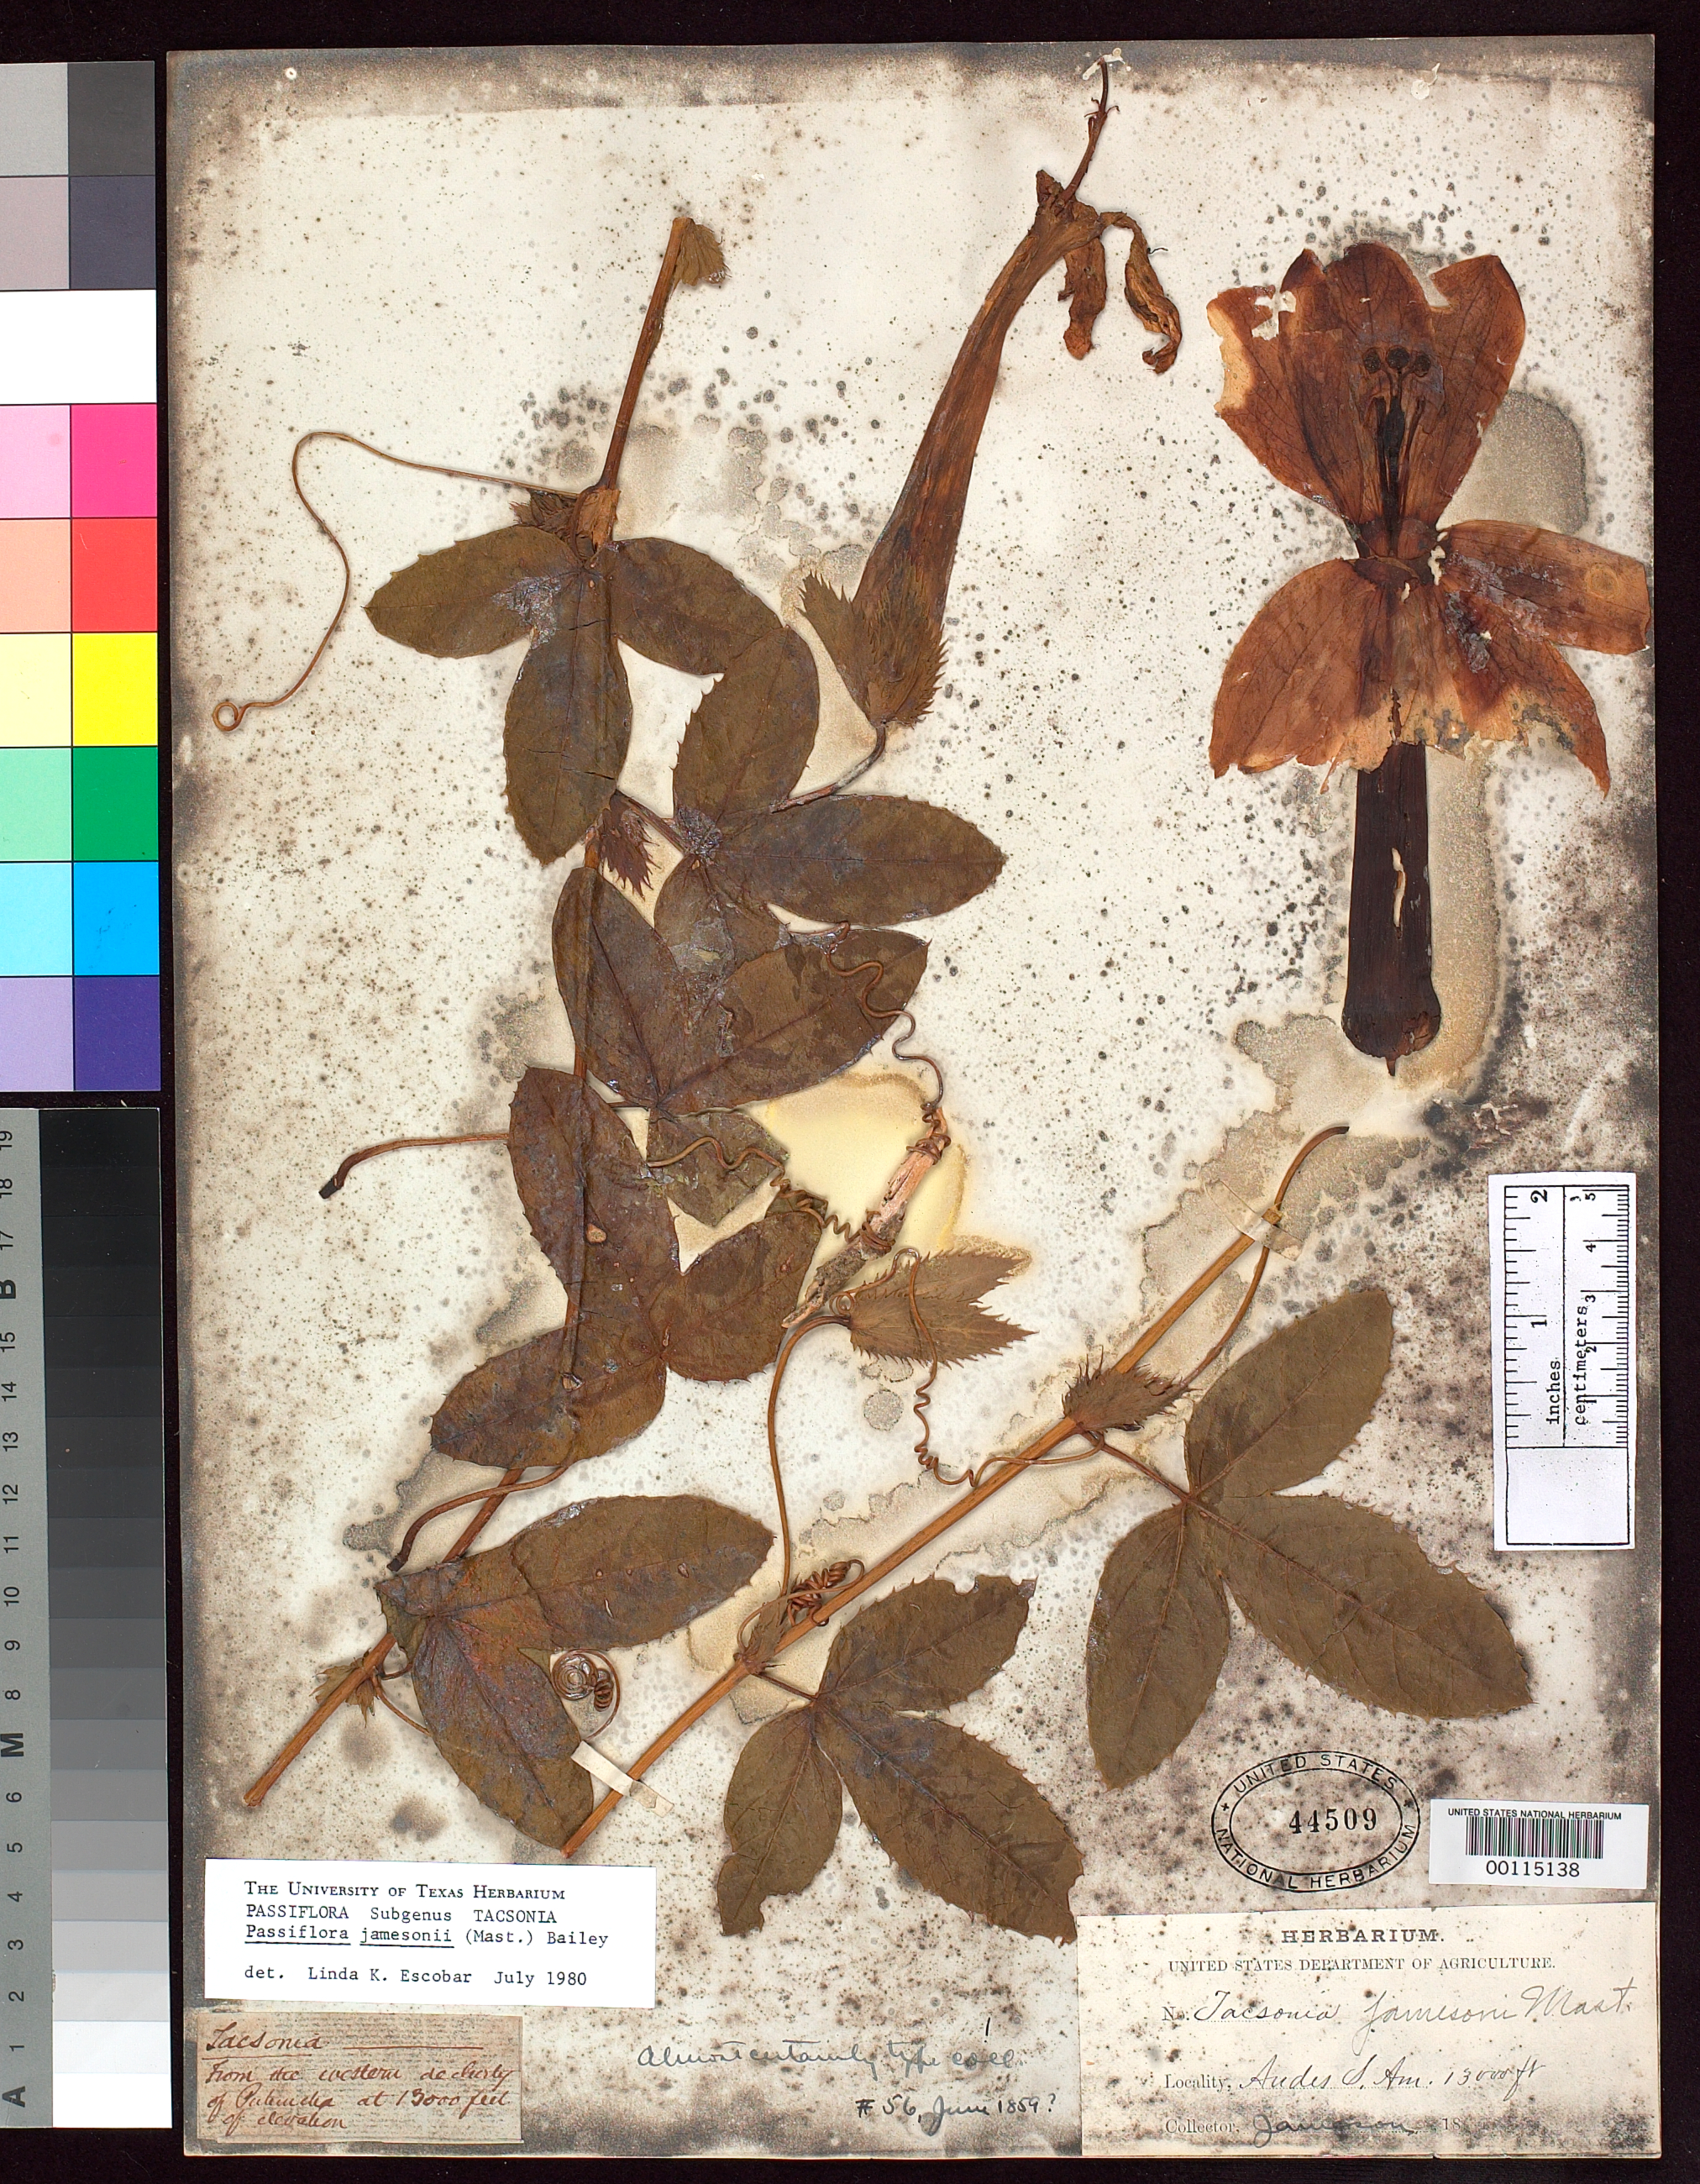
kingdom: Plantae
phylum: Tracheophyta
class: Magnoliopsida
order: Malpighiales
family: Passifloraceae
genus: Tacsonia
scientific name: Tacsonia jamesoni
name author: Mast. in Mart.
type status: Type Collection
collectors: W. Jameson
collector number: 56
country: Ecuador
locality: In Andibus Quitensibus.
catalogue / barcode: US 44509